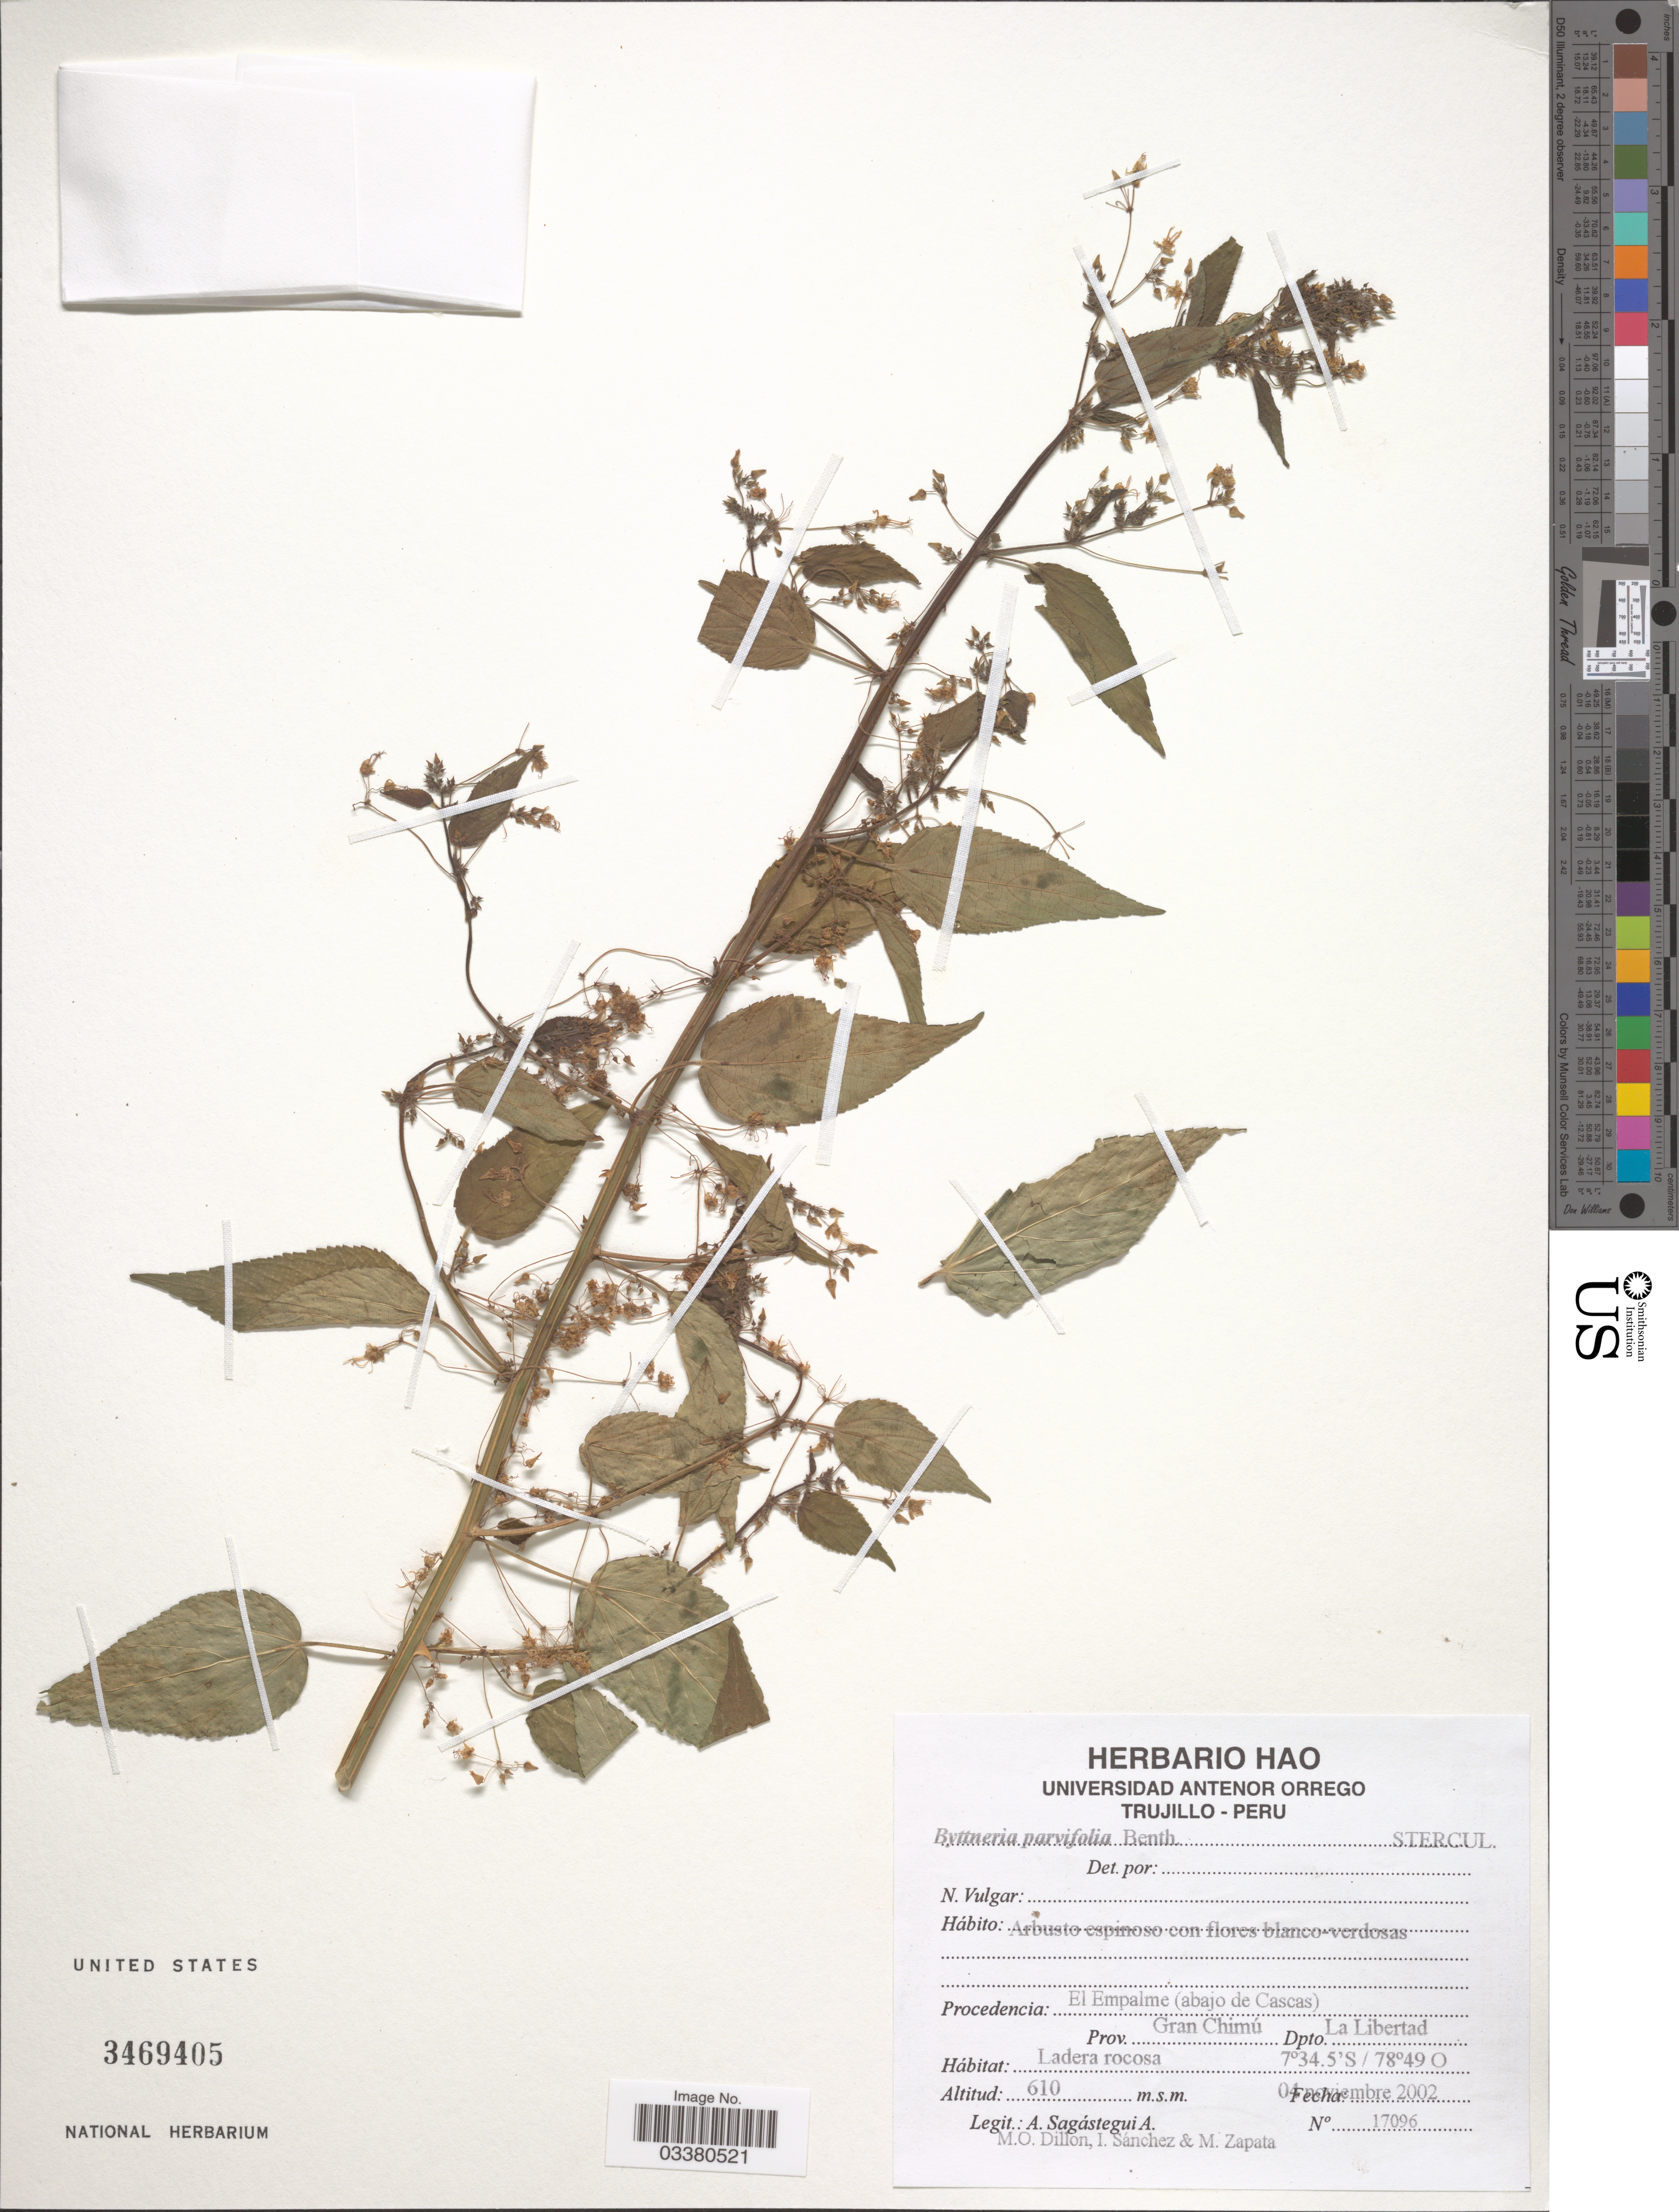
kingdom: Plantae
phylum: Tracheophyta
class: Magnoliopsida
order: Malvales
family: Malvaceae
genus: Byttneria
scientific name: Byttneria parviflora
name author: Benth.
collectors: A. Sagástegui A., M. O. Dillon, I. Sánchez & M. Zapata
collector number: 17096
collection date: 2002-11-04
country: Peru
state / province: La Libertad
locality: Procedencia: El Empalme (abajo de Cascas). Prov. Gran Chimú. Dpto. La Libertad.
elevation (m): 610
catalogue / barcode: US 3469405